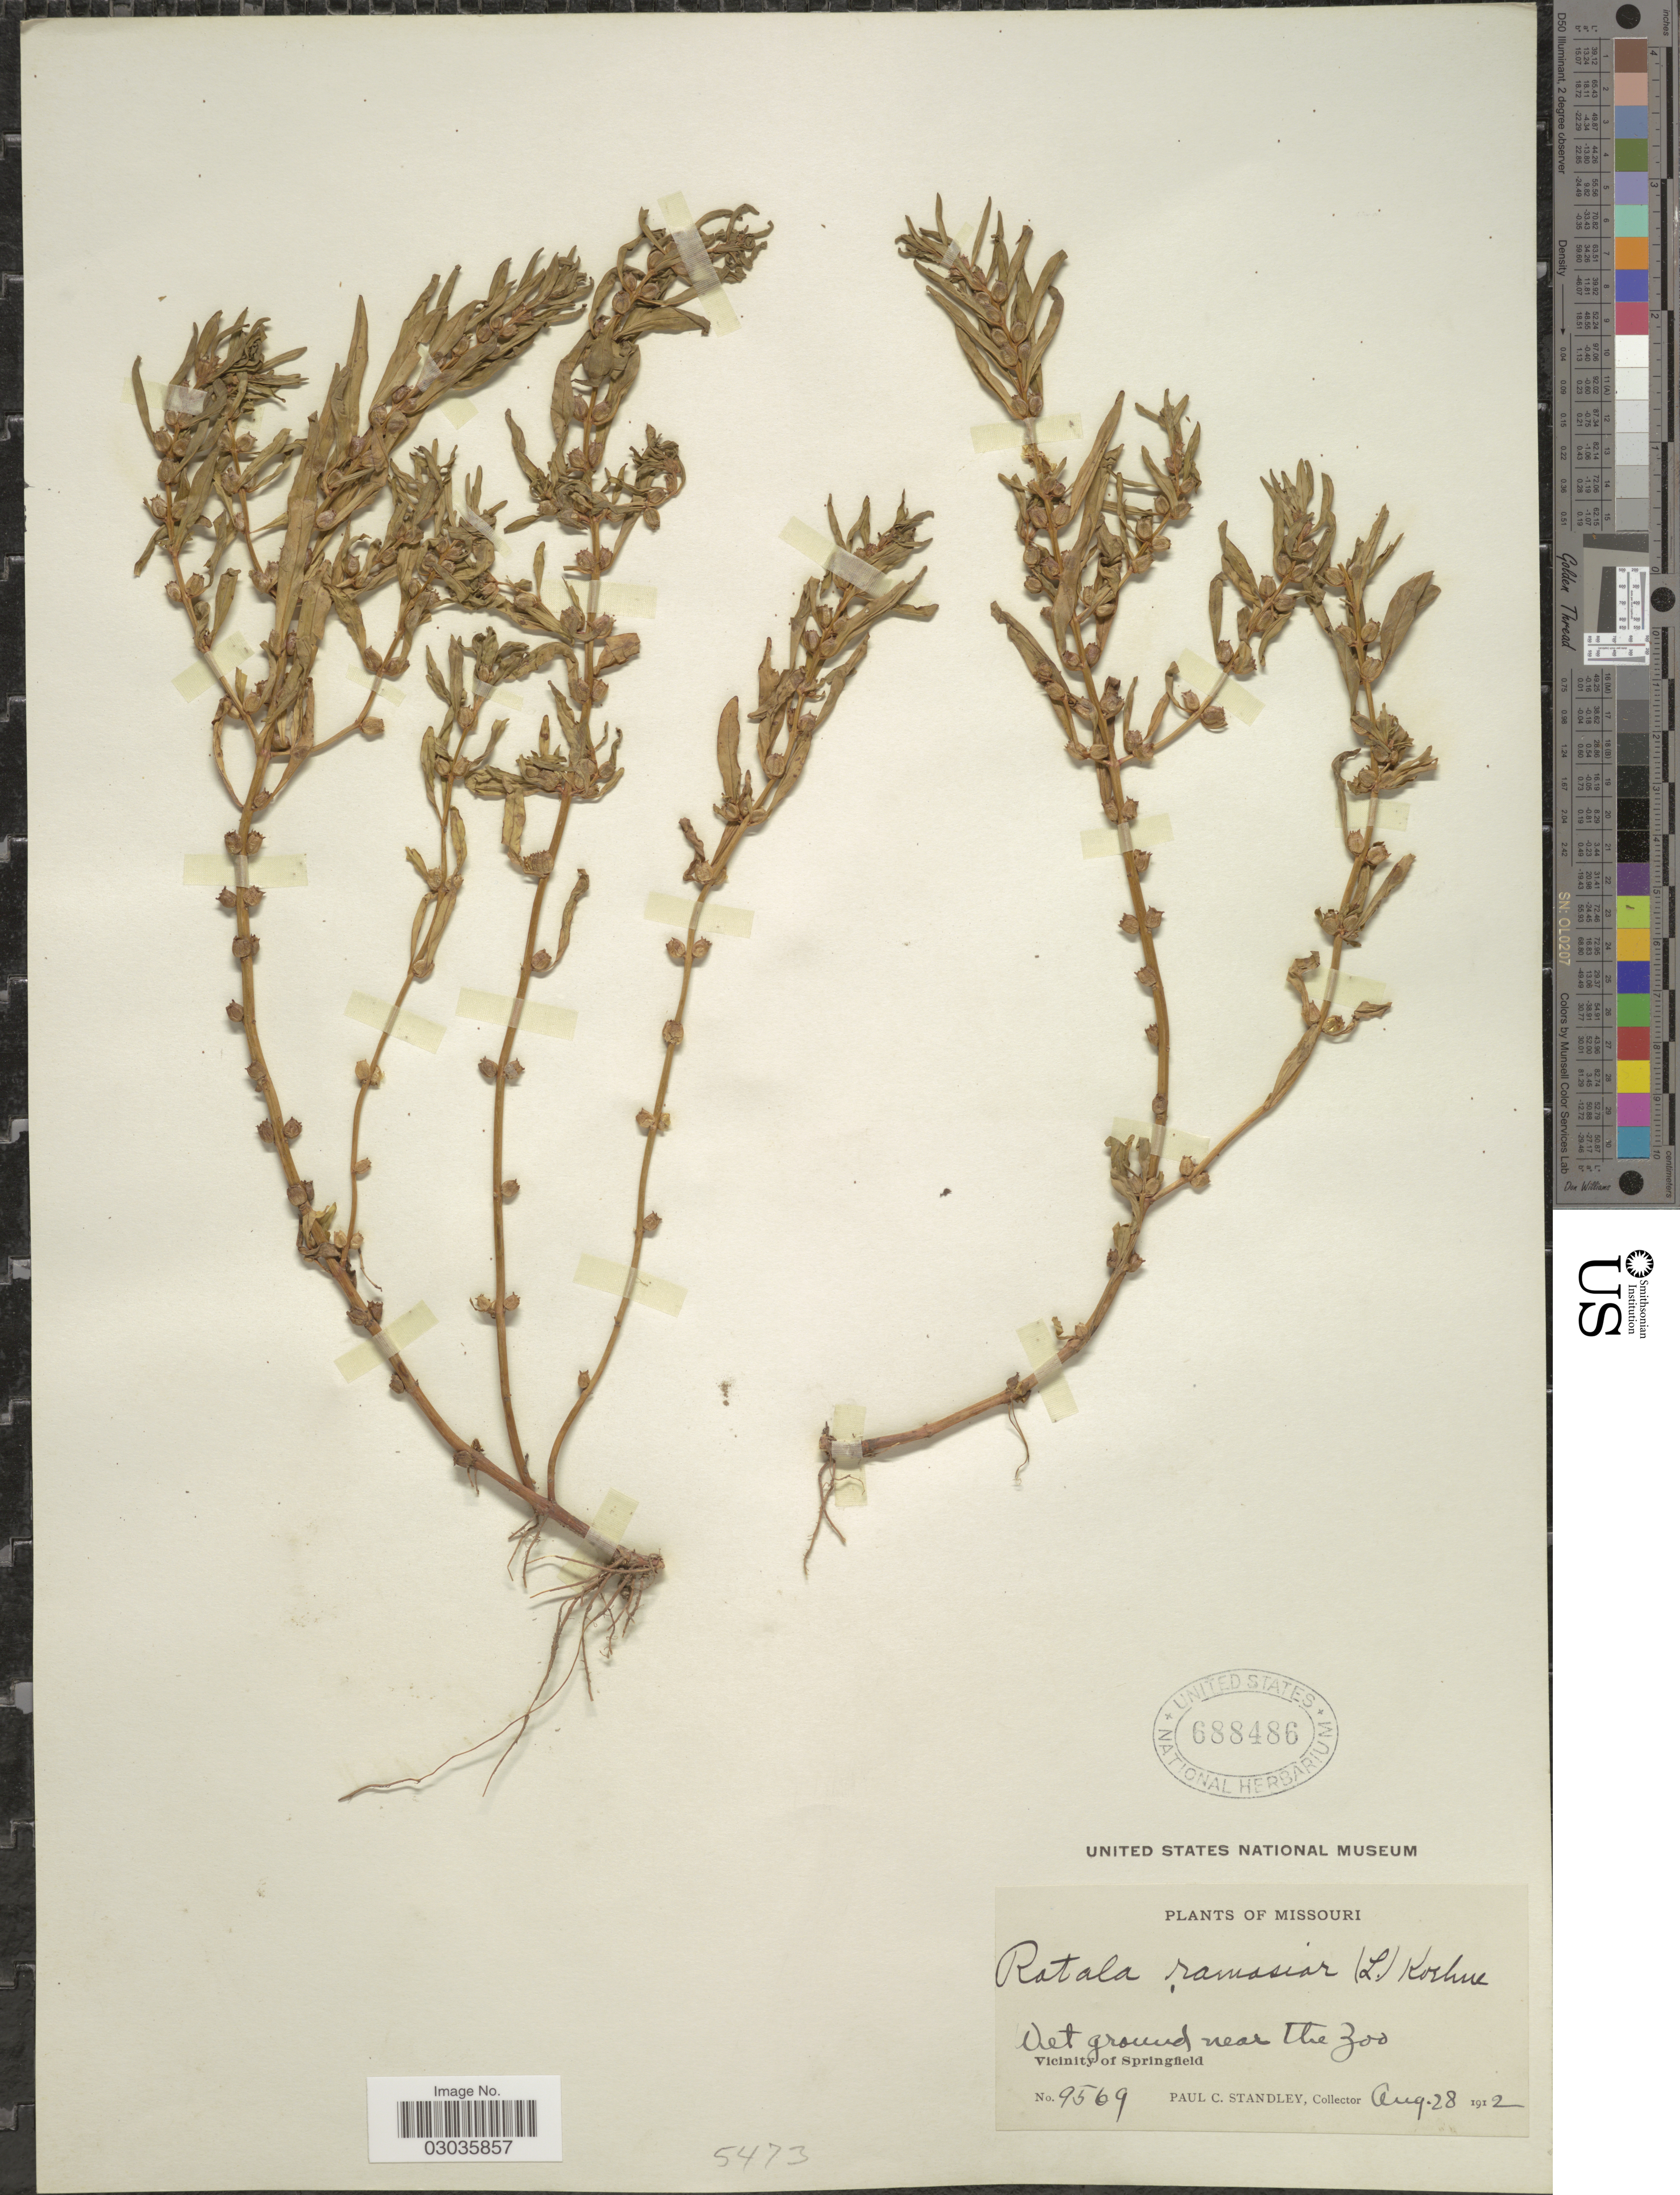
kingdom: Plantae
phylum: Tracheophyta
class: Magnoliopsida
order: Myrtales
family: Lythraceae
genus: Rotala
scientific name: Rotala ramosior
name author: (L.) Koehne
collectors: P. C. Standley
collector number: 9569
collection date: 1912-08-28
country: United States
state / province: Missouri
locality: Wet ground near the Zoo. Vicinity of Springfield.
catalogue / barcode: US 688486